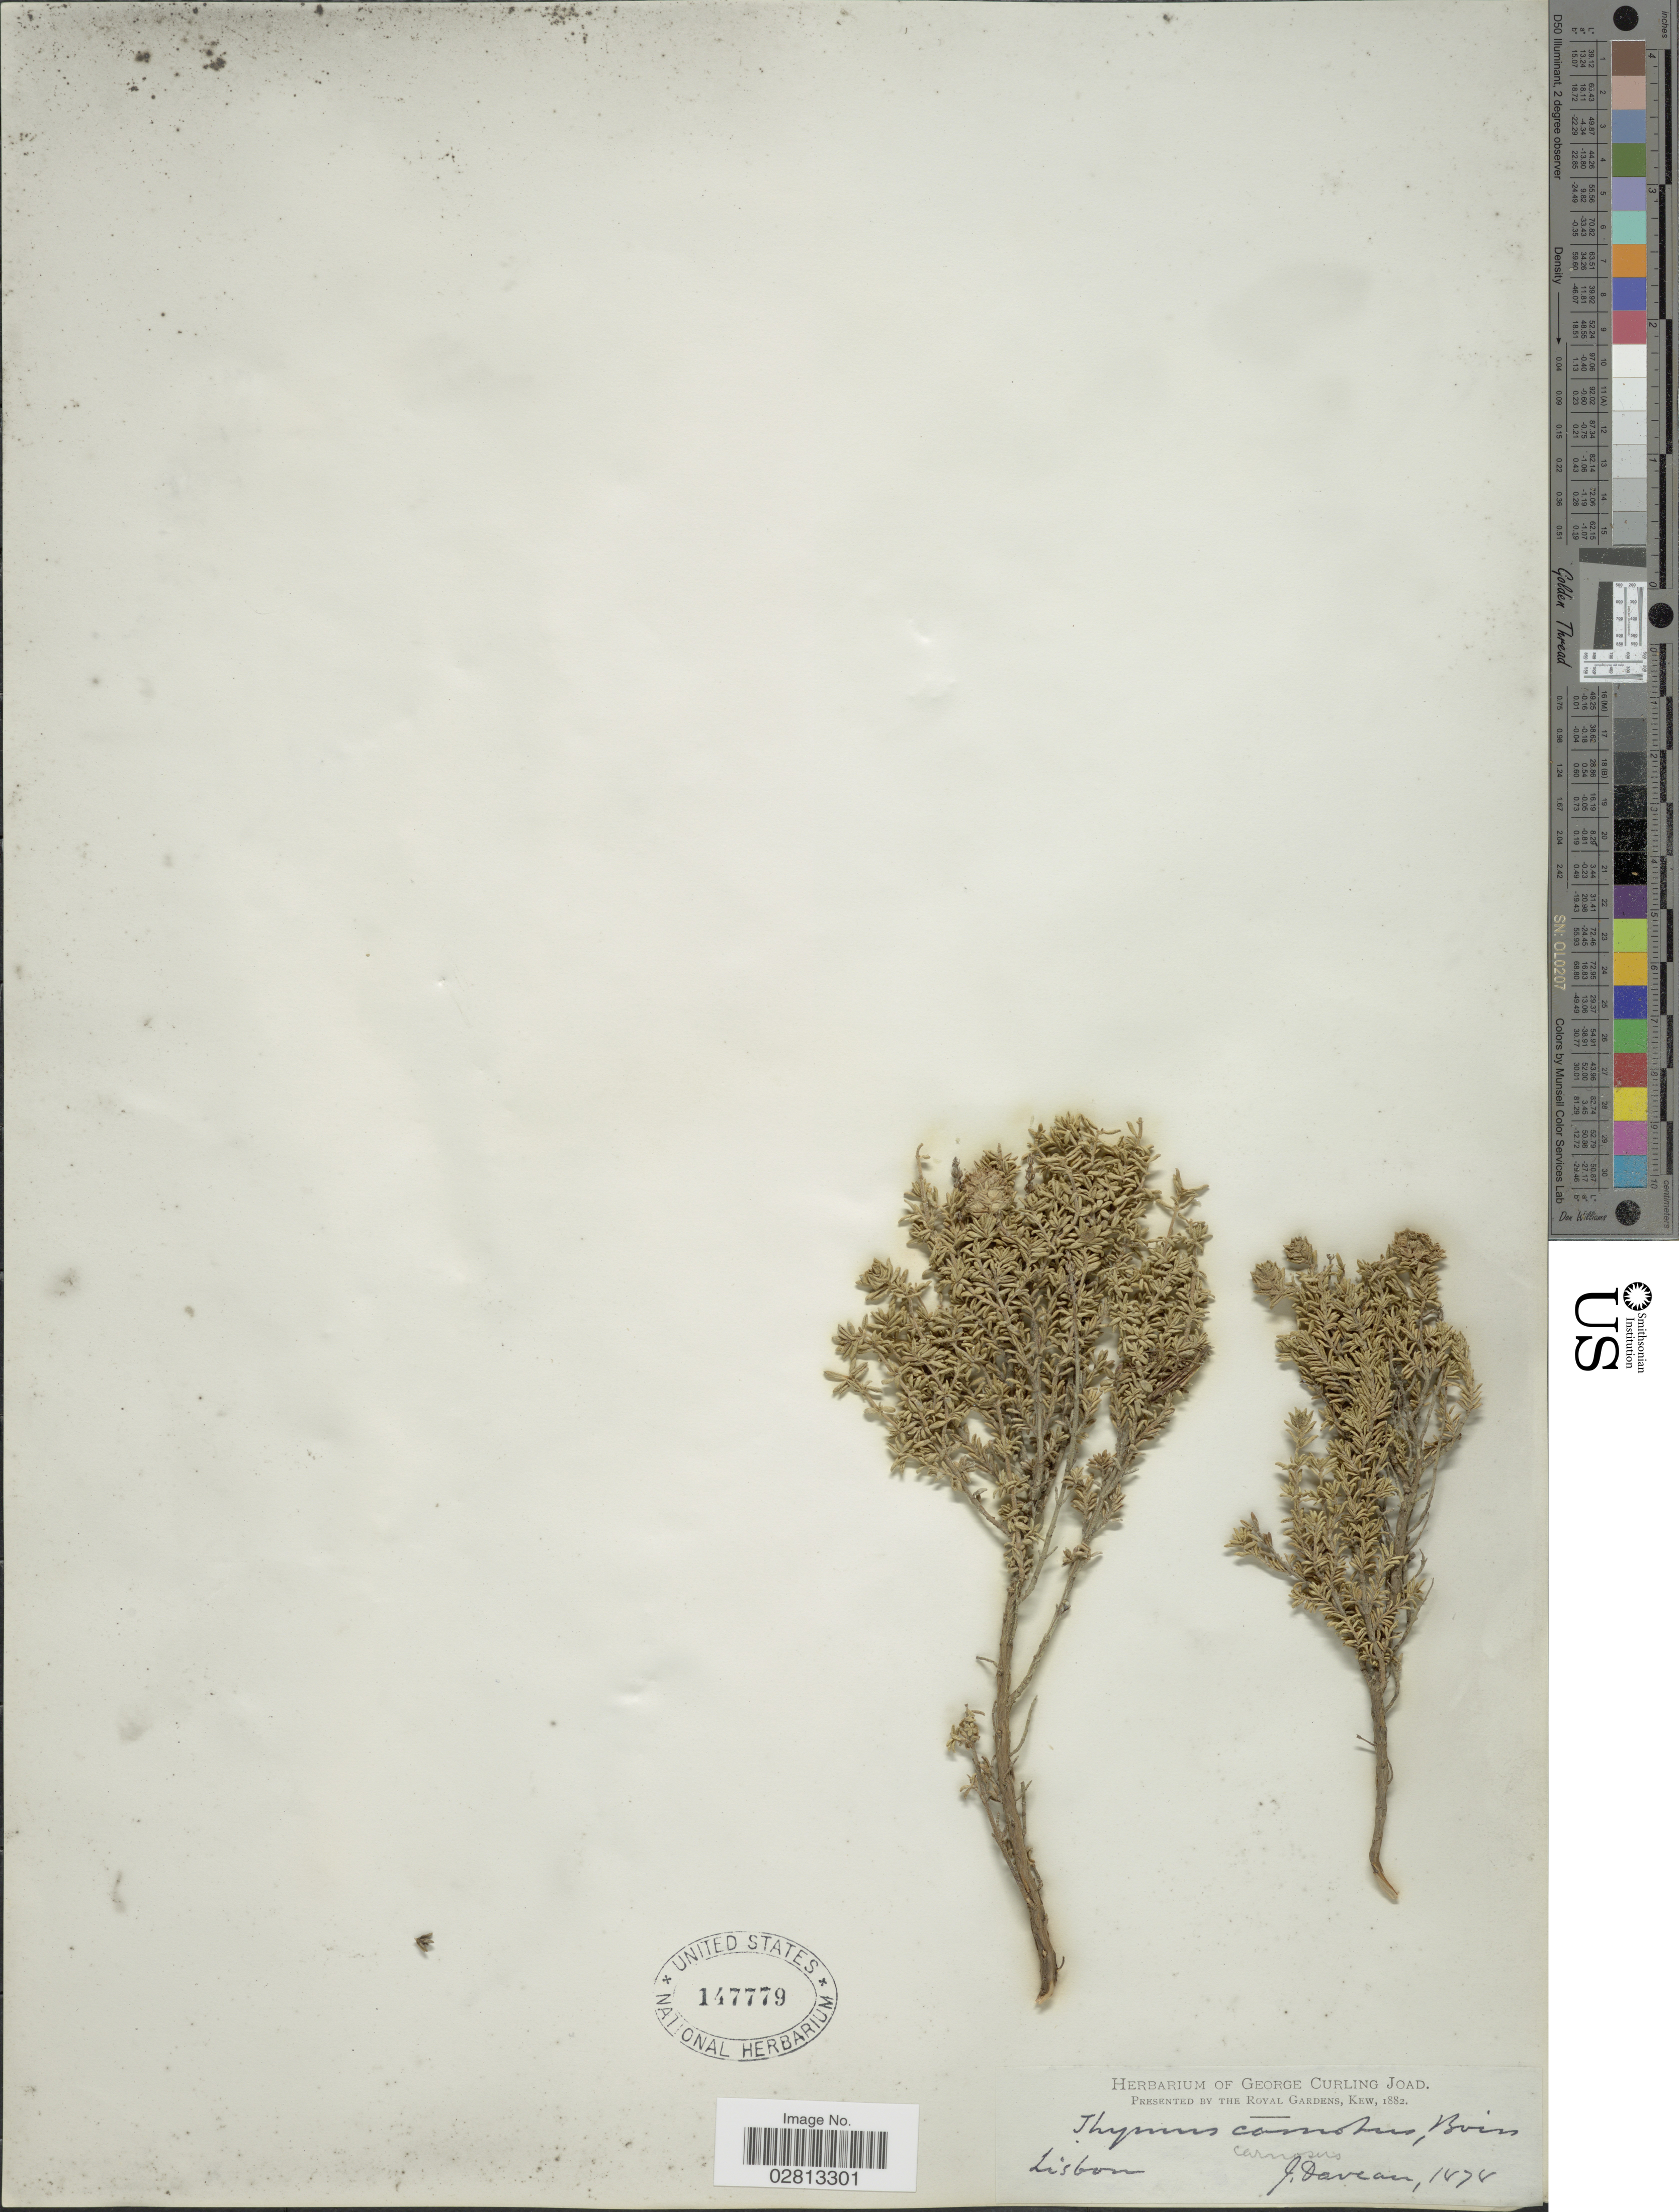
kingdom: Plantae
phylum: Tracheophyta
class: Magnoliopsida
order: Lamiales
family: Lamiaceae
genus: Thymus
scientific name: Thymus carnosus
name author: Boiss.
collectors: J. Daveau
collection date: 1878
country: Portugal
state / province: Lisboa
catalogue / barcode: US 147779